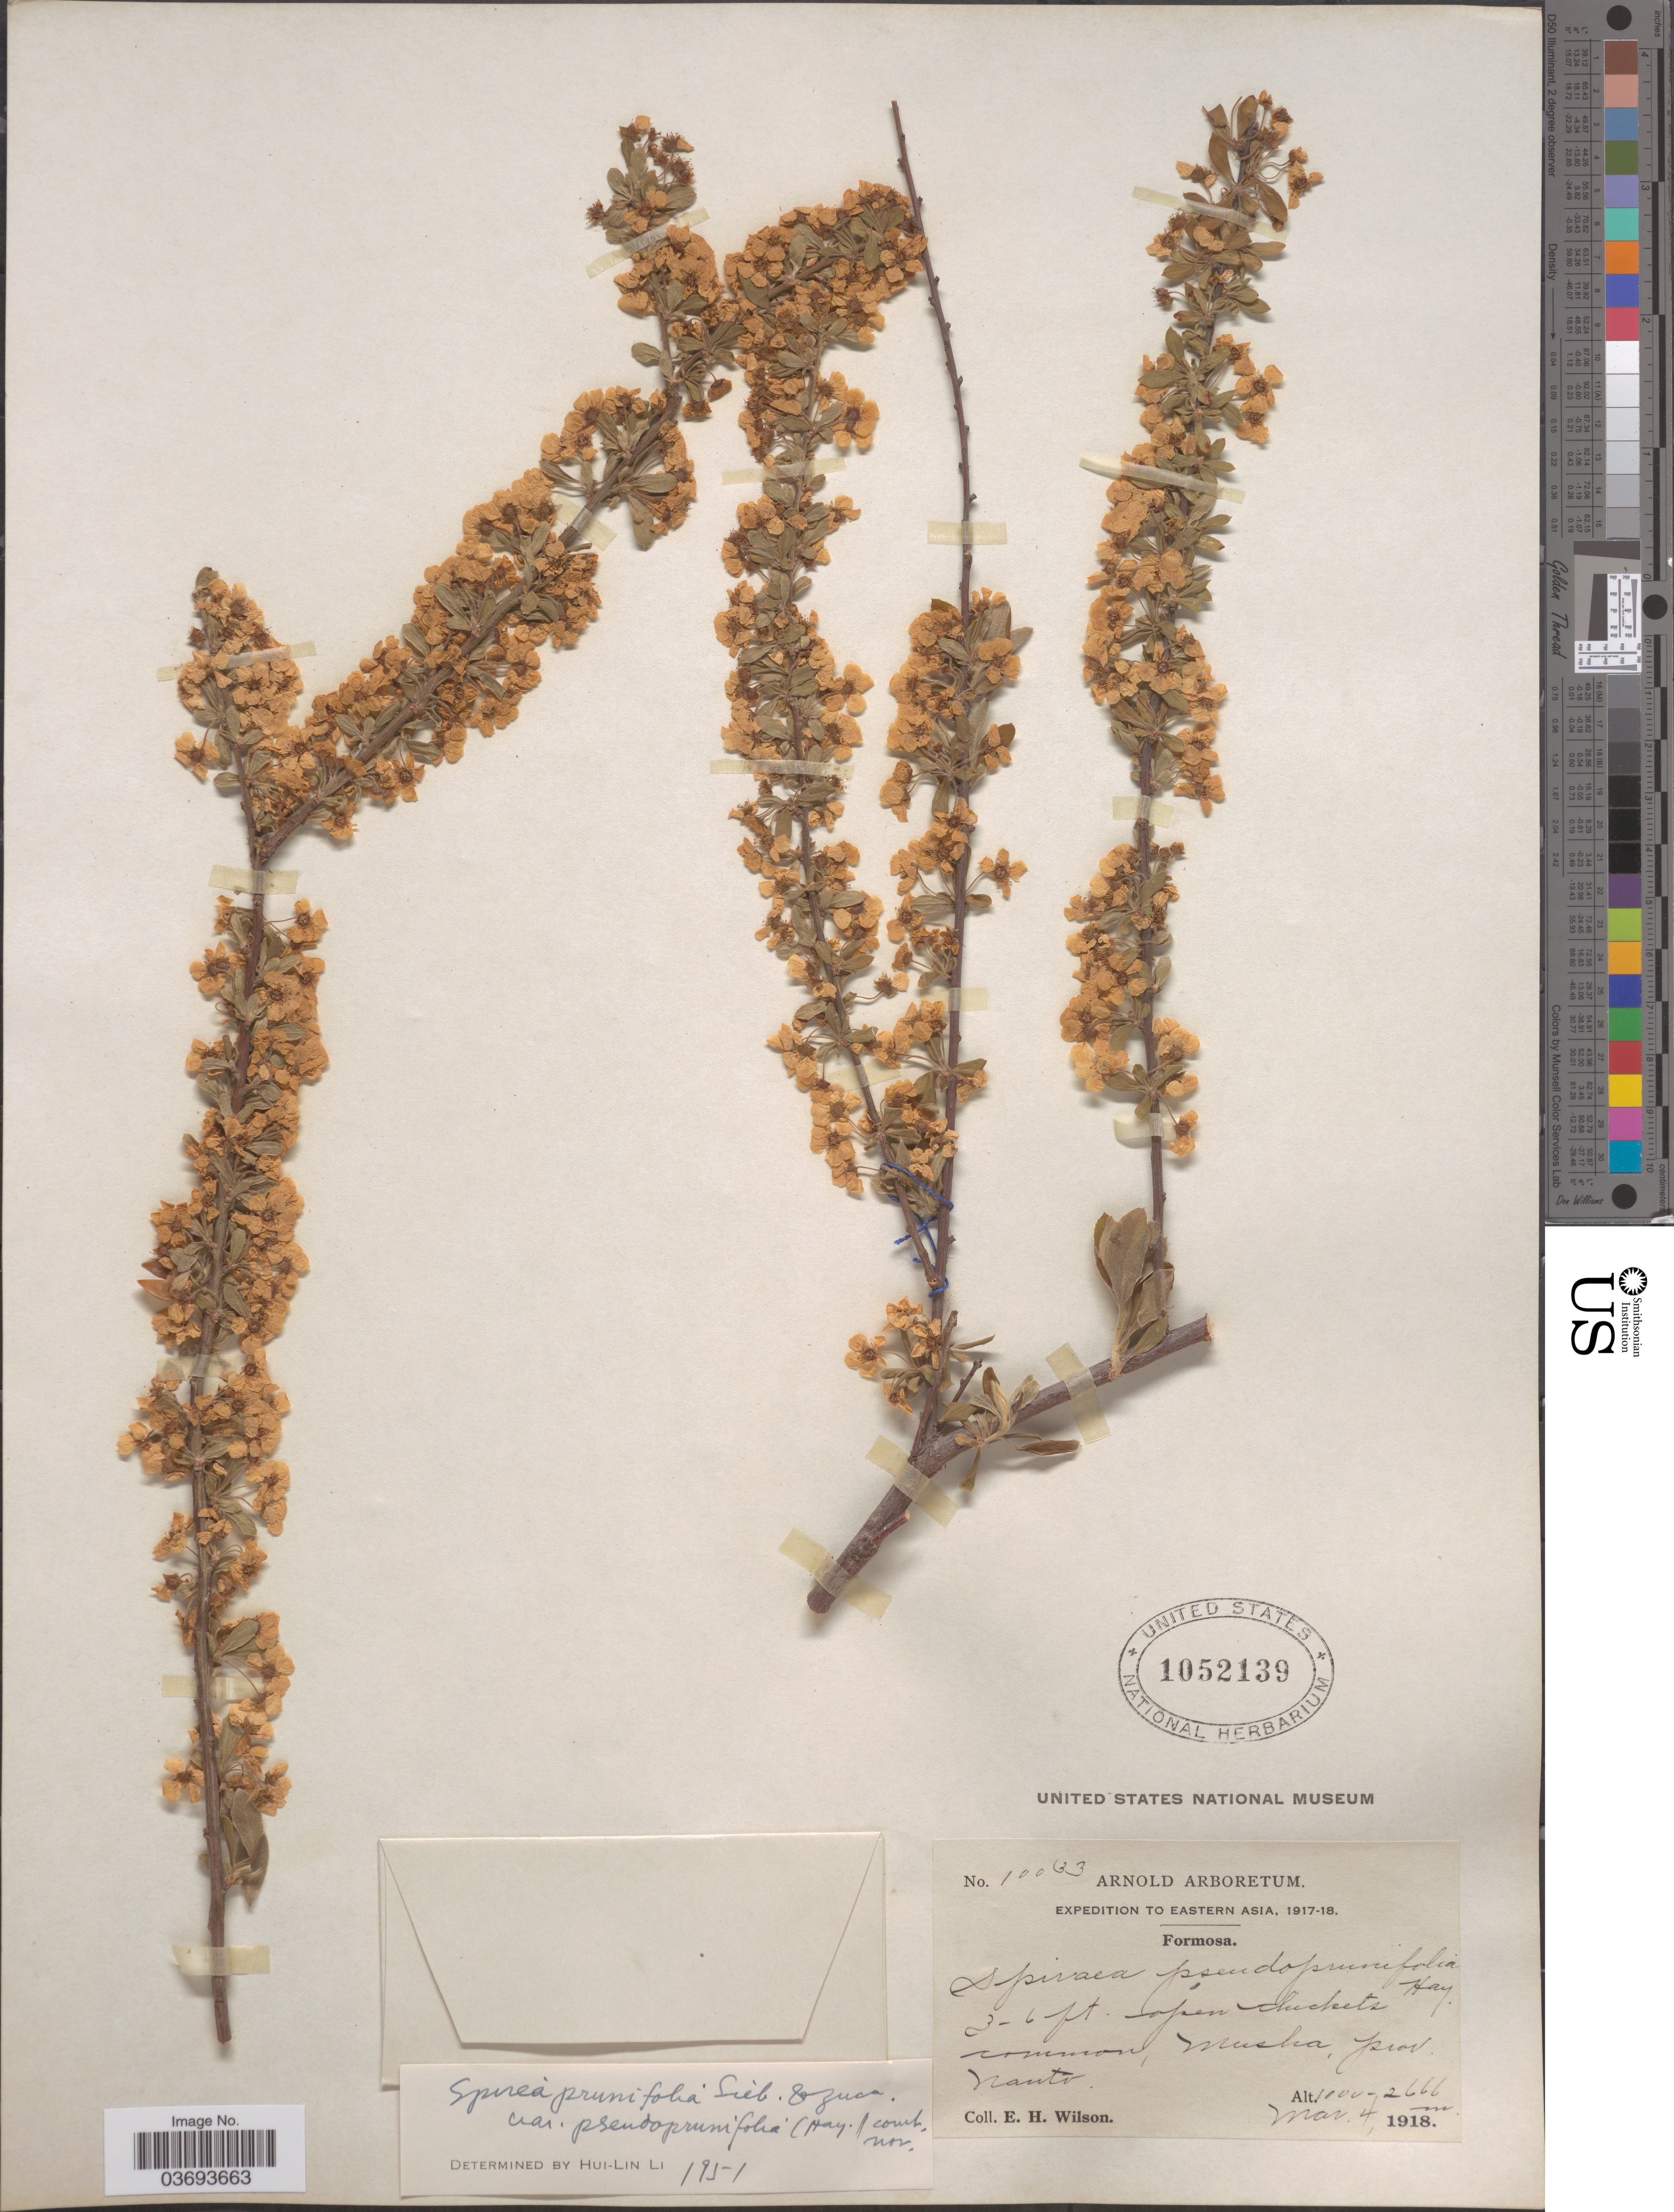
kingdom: Plantae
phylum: Tracheophyta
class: Magnoliopsida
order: Rosales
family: Rosaceae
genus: Spiraea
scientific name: Spiraea prunifolia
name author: Siebold & Zucc.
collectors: E. Wilson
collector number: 10033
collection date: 1918-03-04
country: Taiwan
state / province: Nantou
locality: Formosa, Musha, prov. Nanto.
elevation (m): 1000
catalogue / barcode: US 1052139